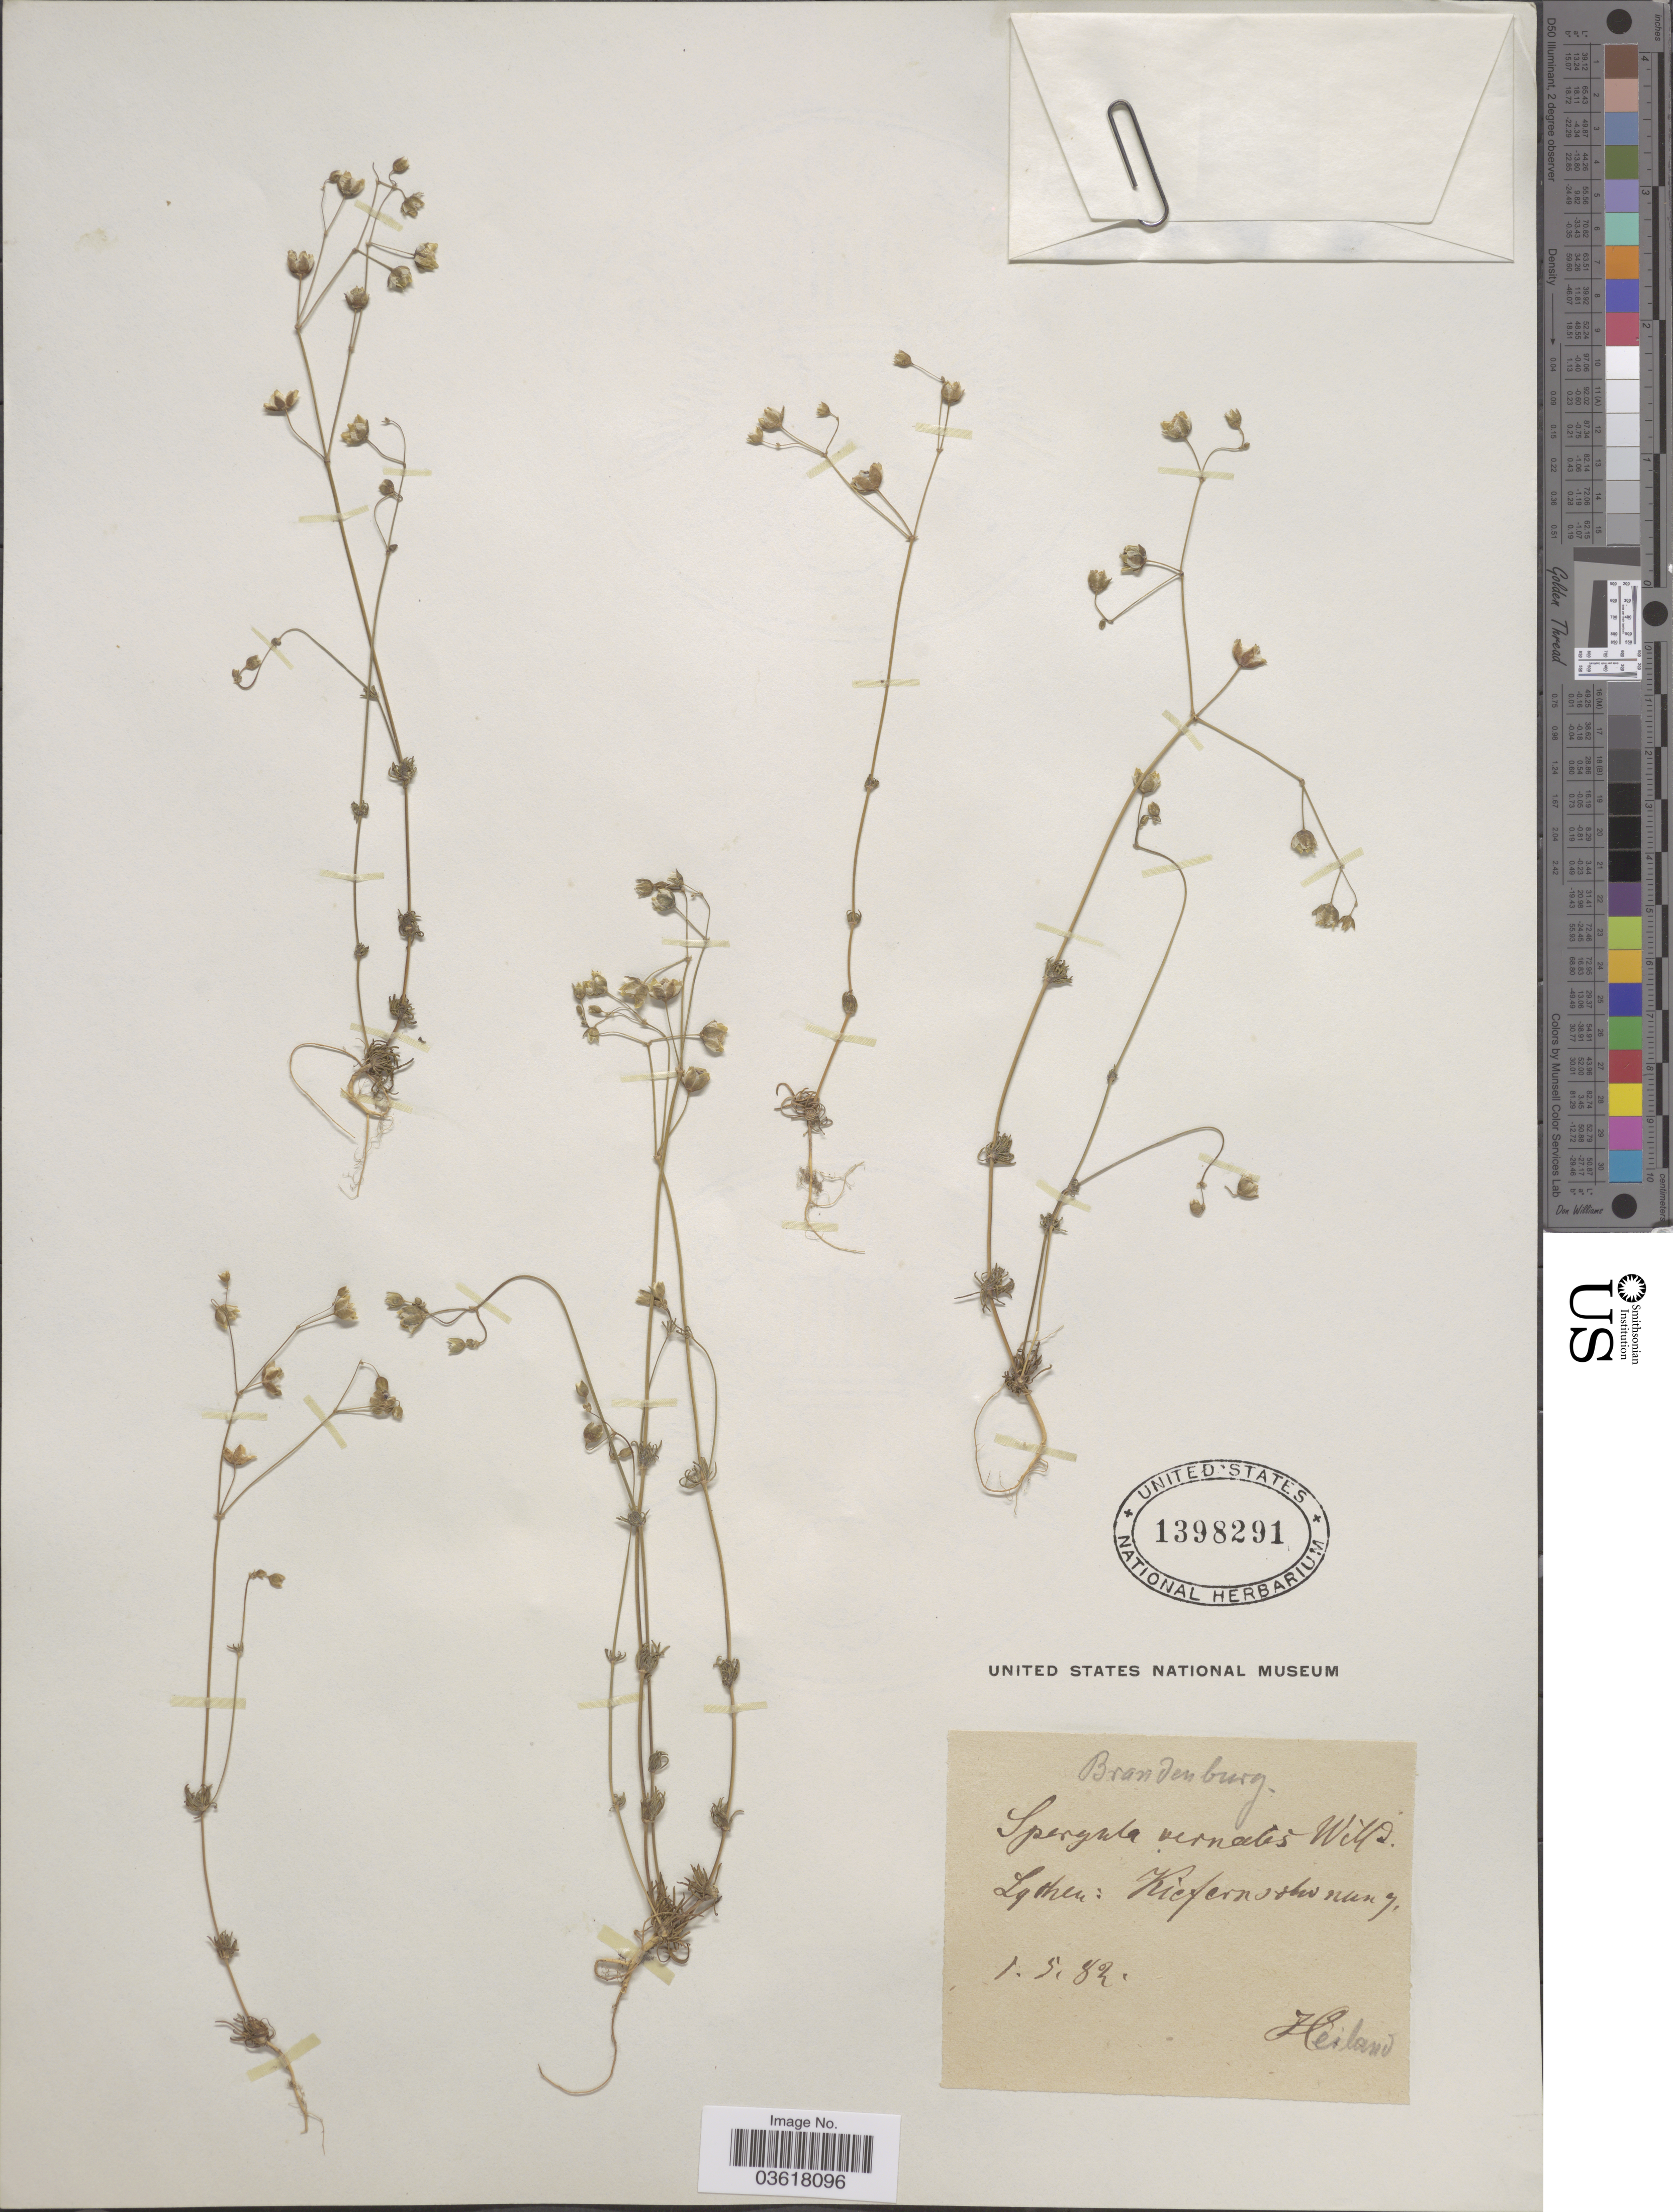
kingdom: Plantae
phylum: Tracheophyta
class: Magnoliopsida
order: Caryophyllales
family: Caryophyllaceae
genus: Spergula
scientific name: Spergula vernalis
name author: Willd.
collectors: -. Heiland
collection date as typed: Transcribed d/m/y: 1/5/82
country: Germany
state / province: Brandenburg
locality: Lychen: Kiefernssbwnung [interpreted].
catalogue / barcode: US 1398291